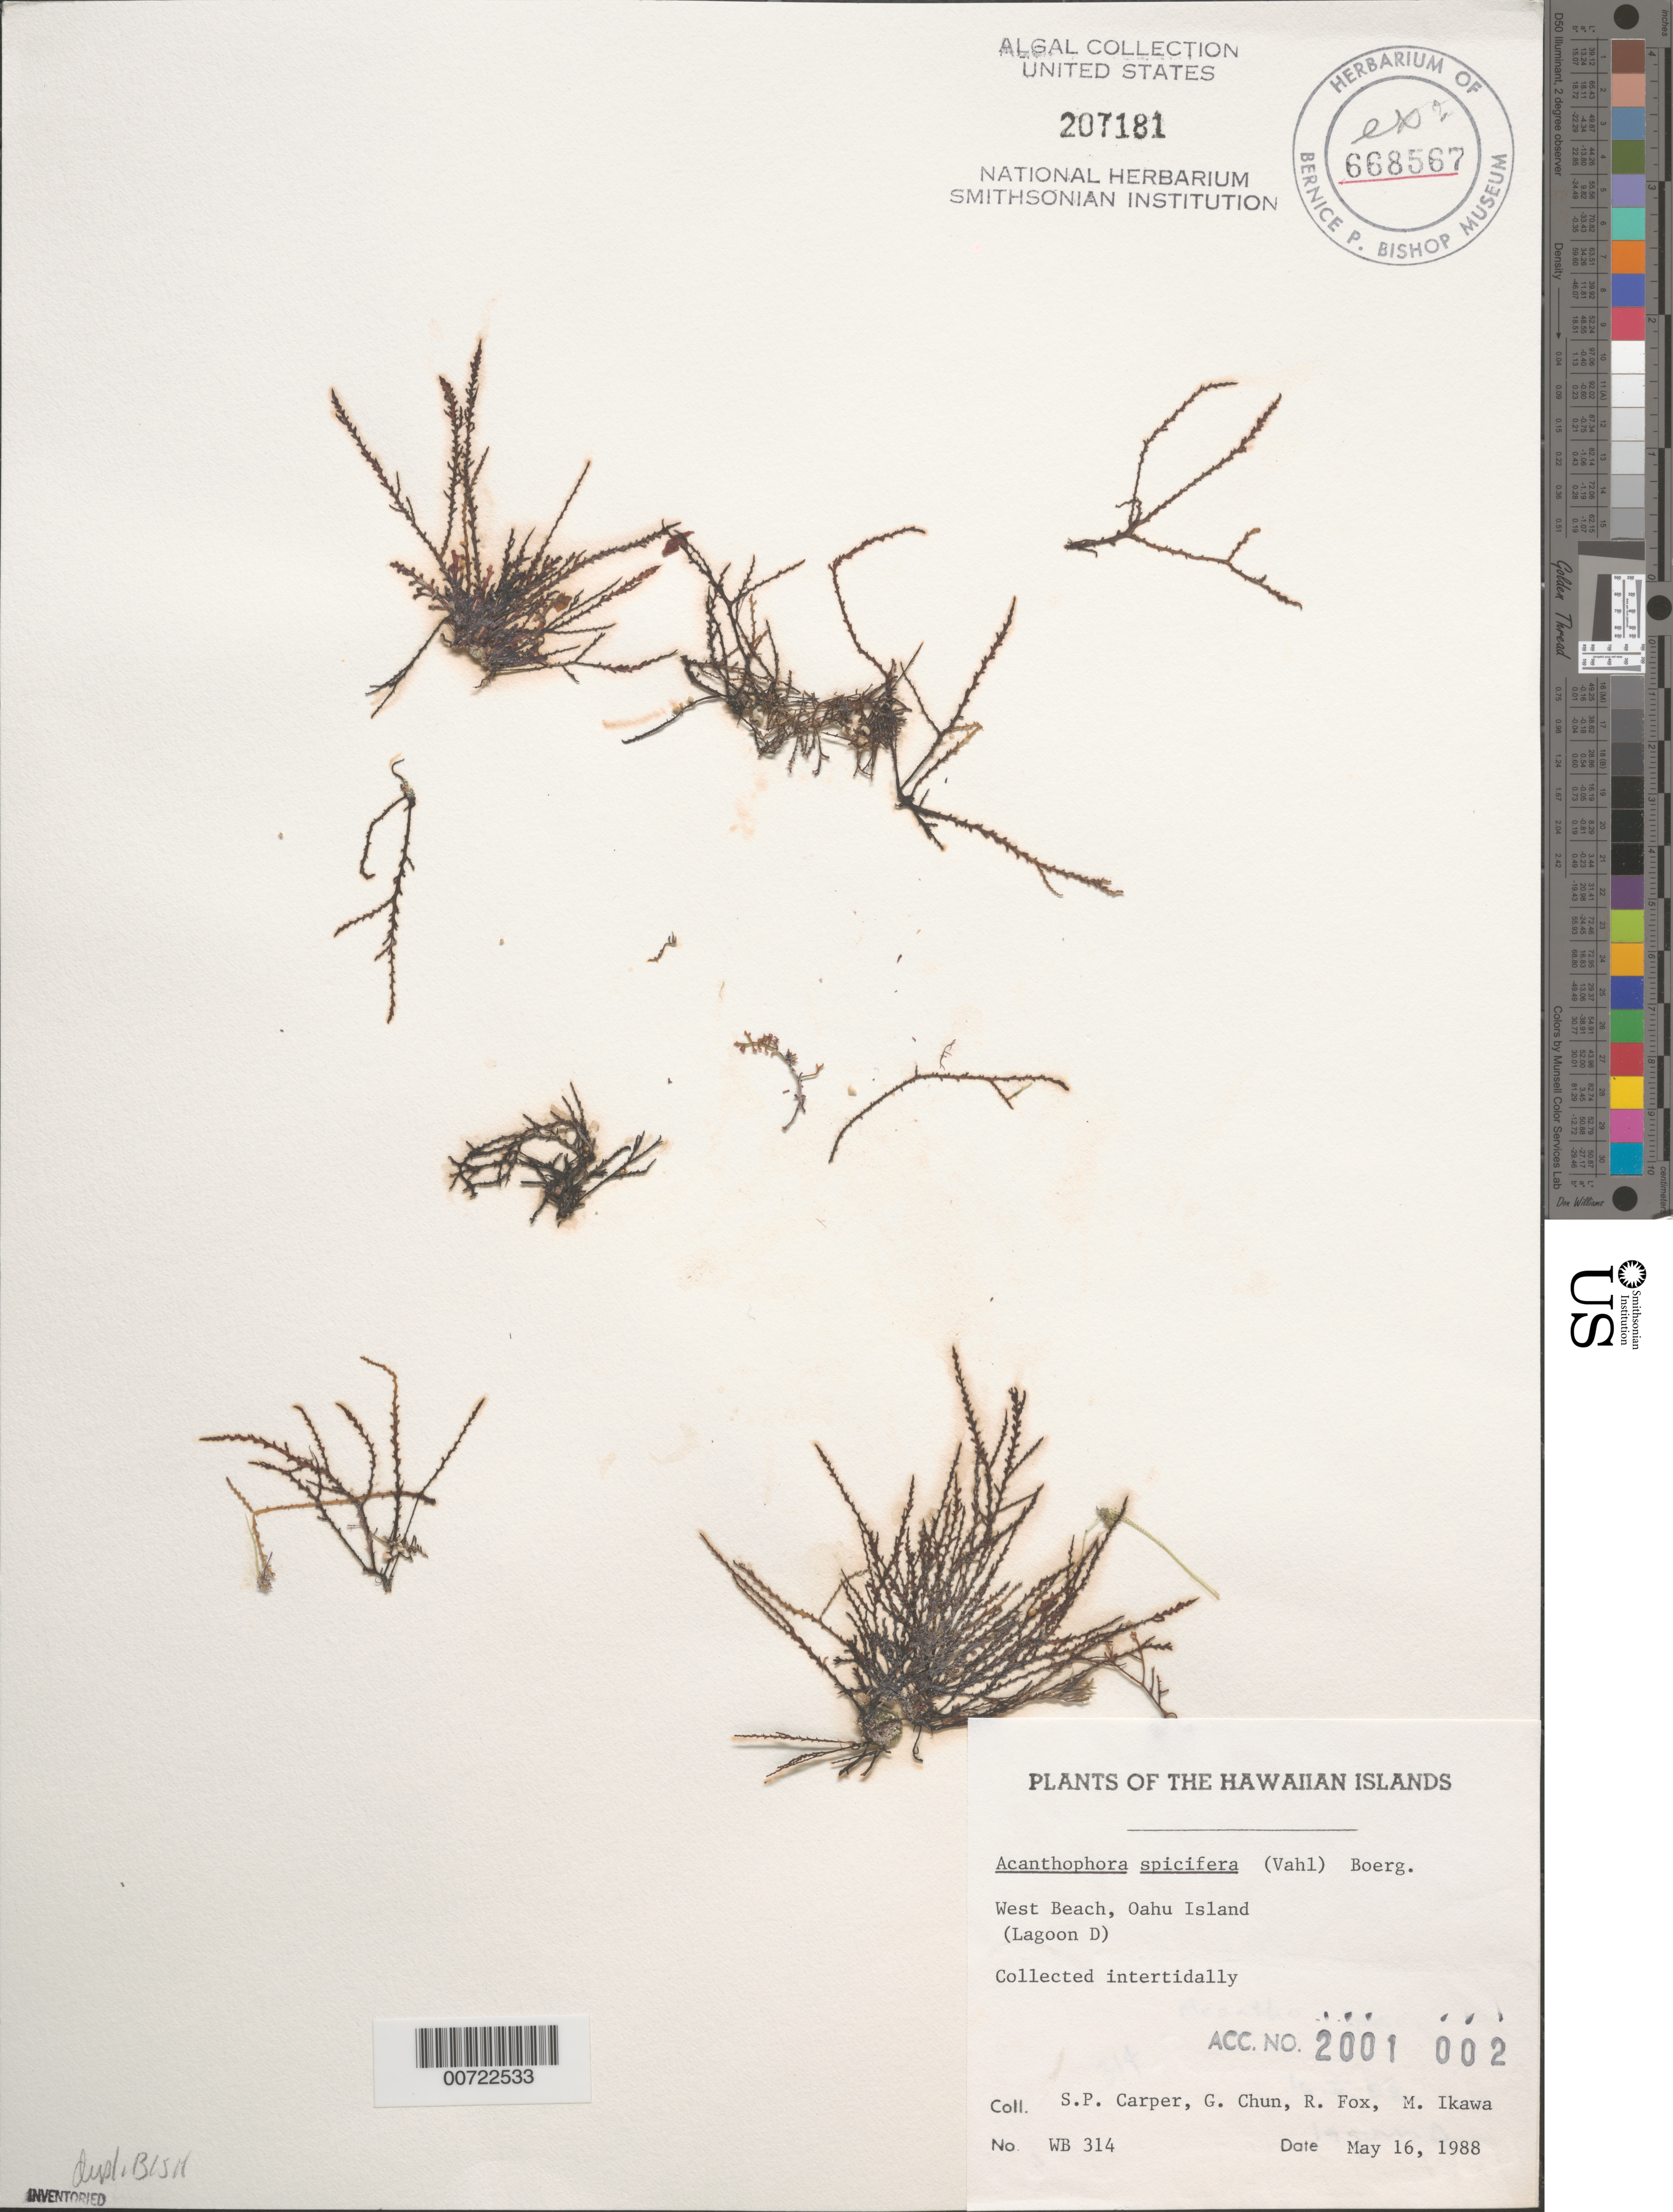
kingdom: Plantae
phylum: Rhodophyta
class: Florideophyceae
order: Ceramiales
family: Rhodomelaceae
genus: Acanthophora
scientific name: Acanthophora spicifera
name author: (Vahl) Børgesen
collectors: S. Carper, G. Chun, R. Fox & M. Ikawa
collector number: WB 314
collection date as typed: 16 May 1988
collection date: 1988-05-16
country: United States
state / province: Hawaii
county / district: Honolulu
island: Oahu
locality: West Beach (Lagoon D)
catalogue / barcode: US 207181